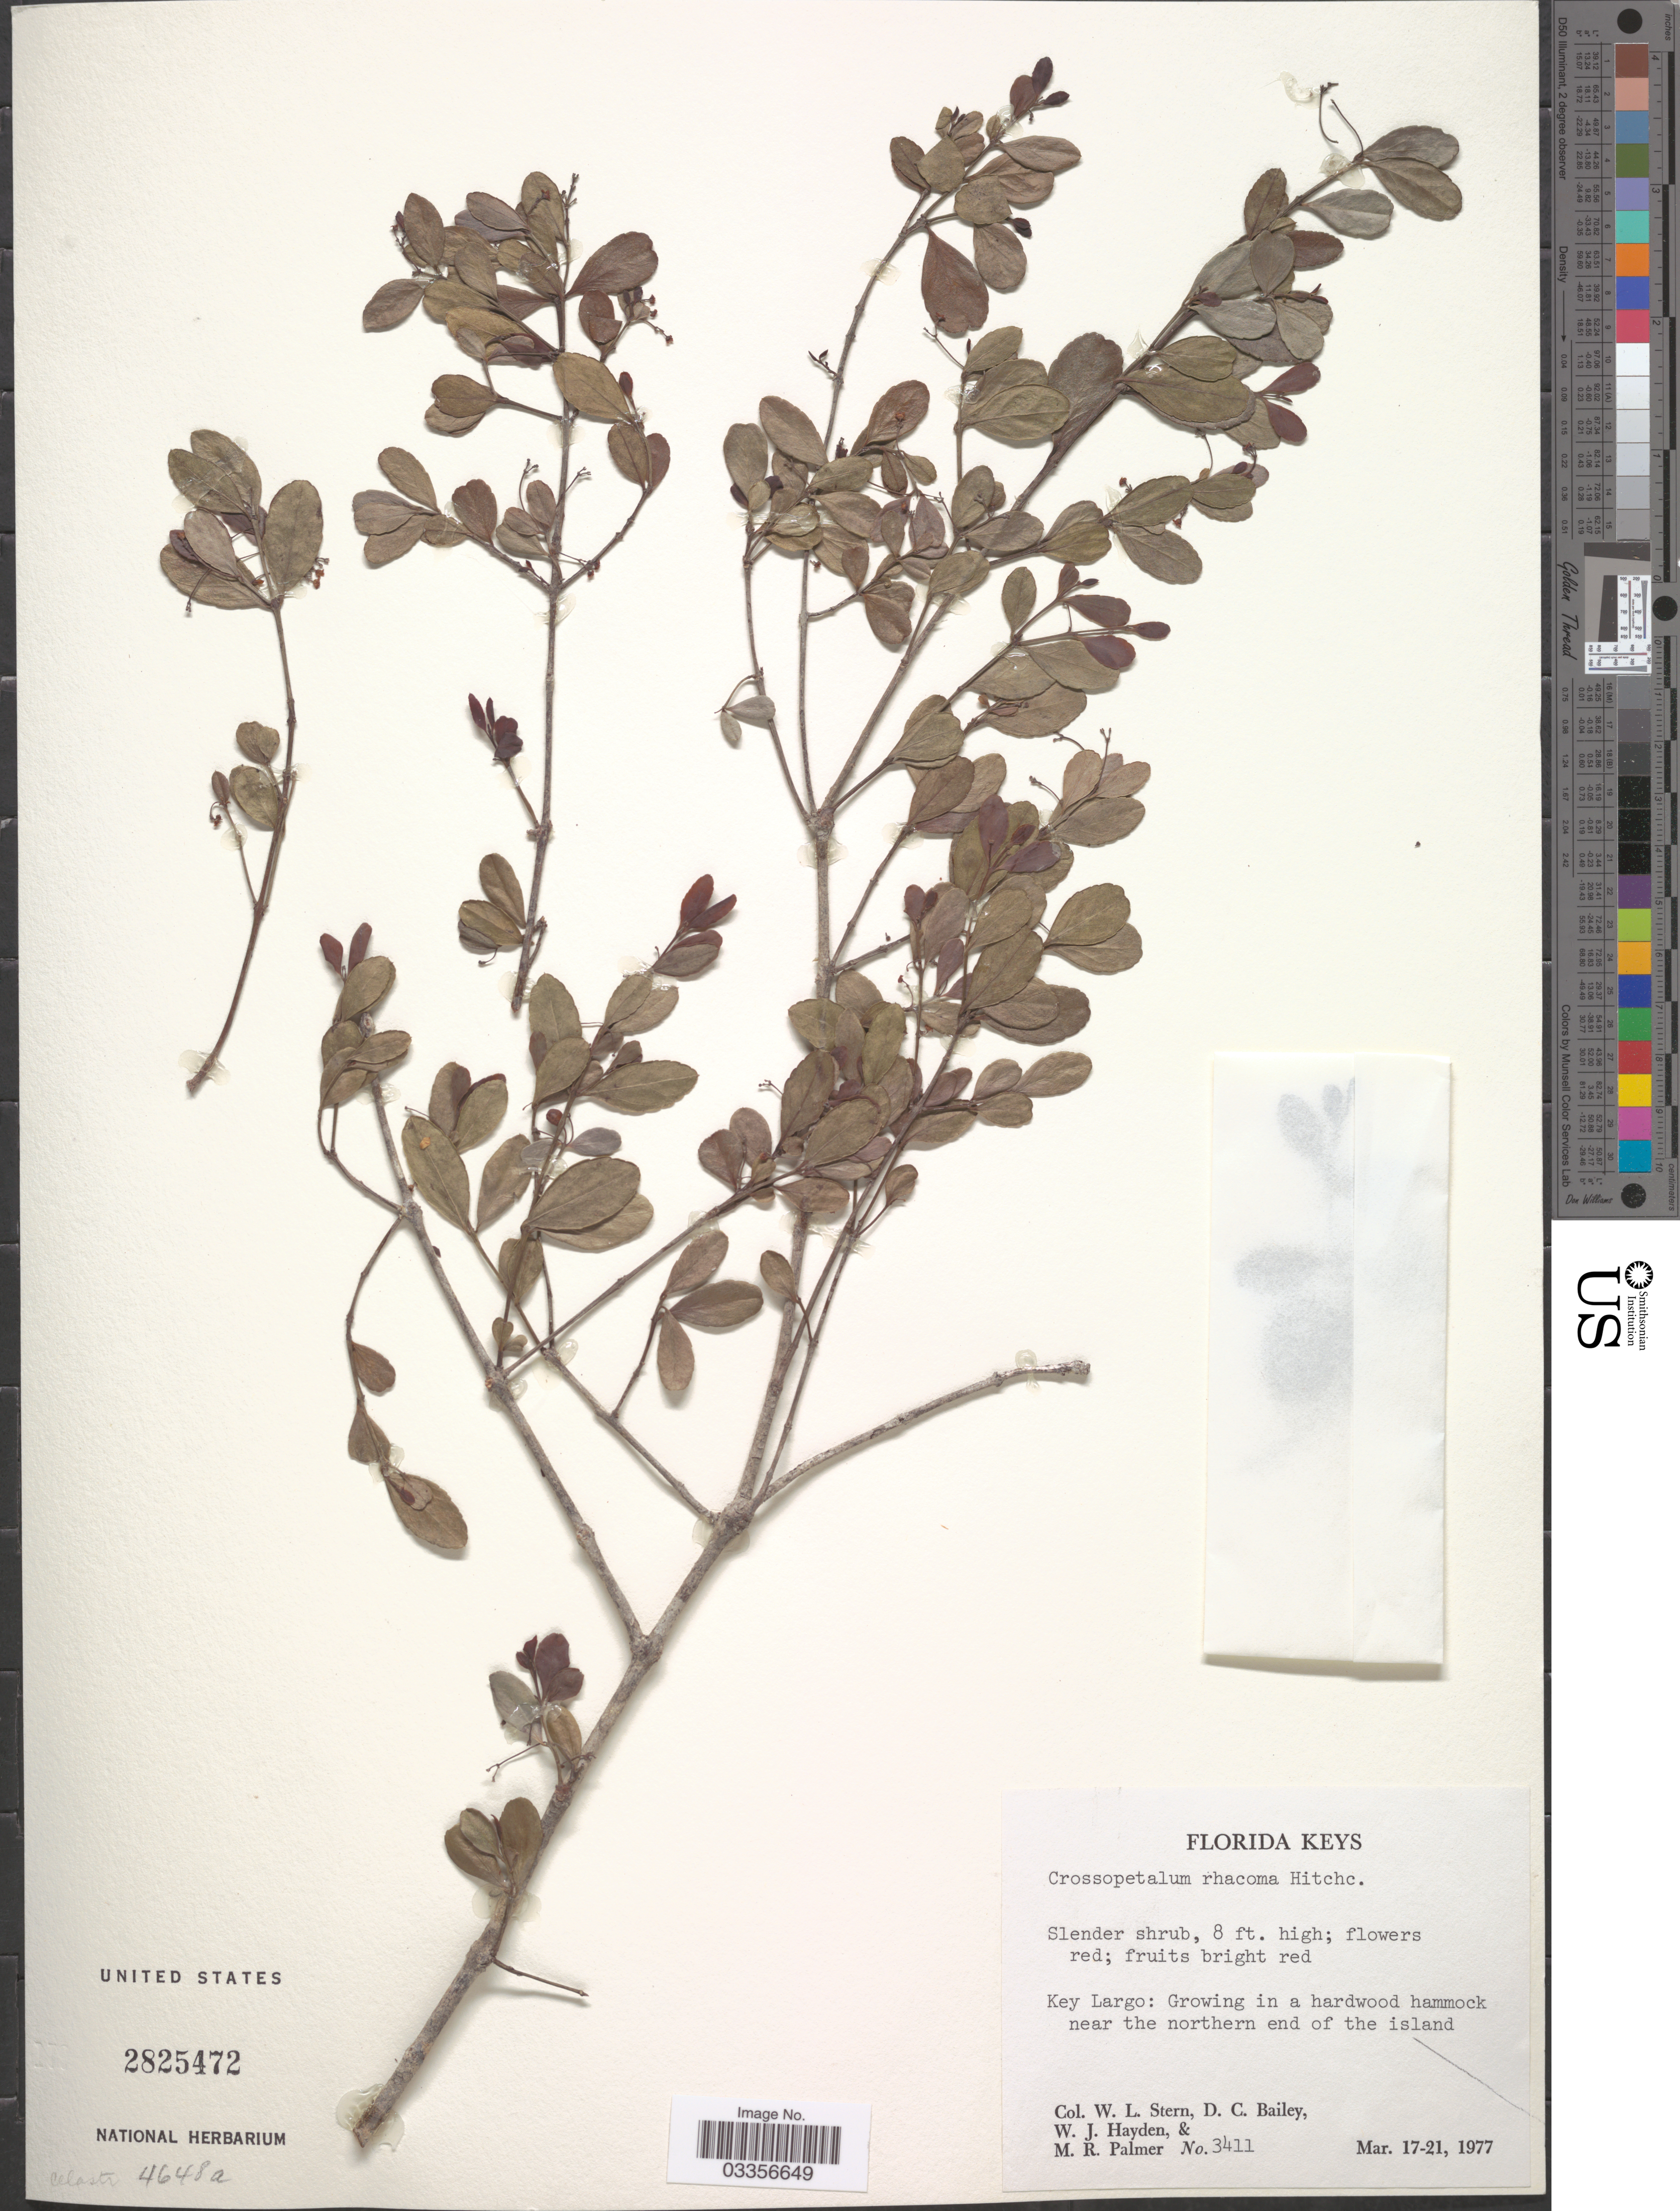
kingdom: Plantae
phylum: Tracheophyta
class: Magnoliopsida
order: Celastrales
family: Celastraceae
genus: Crossopetalum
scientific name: Crossopetalum rhacoma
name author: Crantz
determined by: Read, Robert W., (US), NMNH (UNITED STATES)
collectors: W. L. Stern, D. C. Bailey, W. Hayden & M. R. Palmer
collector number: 3411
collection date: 1977-03-17/1977-03-21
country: United States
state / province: Florida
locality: Florida Keys, Key Largo: Growing in a hardwood hammock near the northern end of the island.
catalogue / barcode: US 2825472